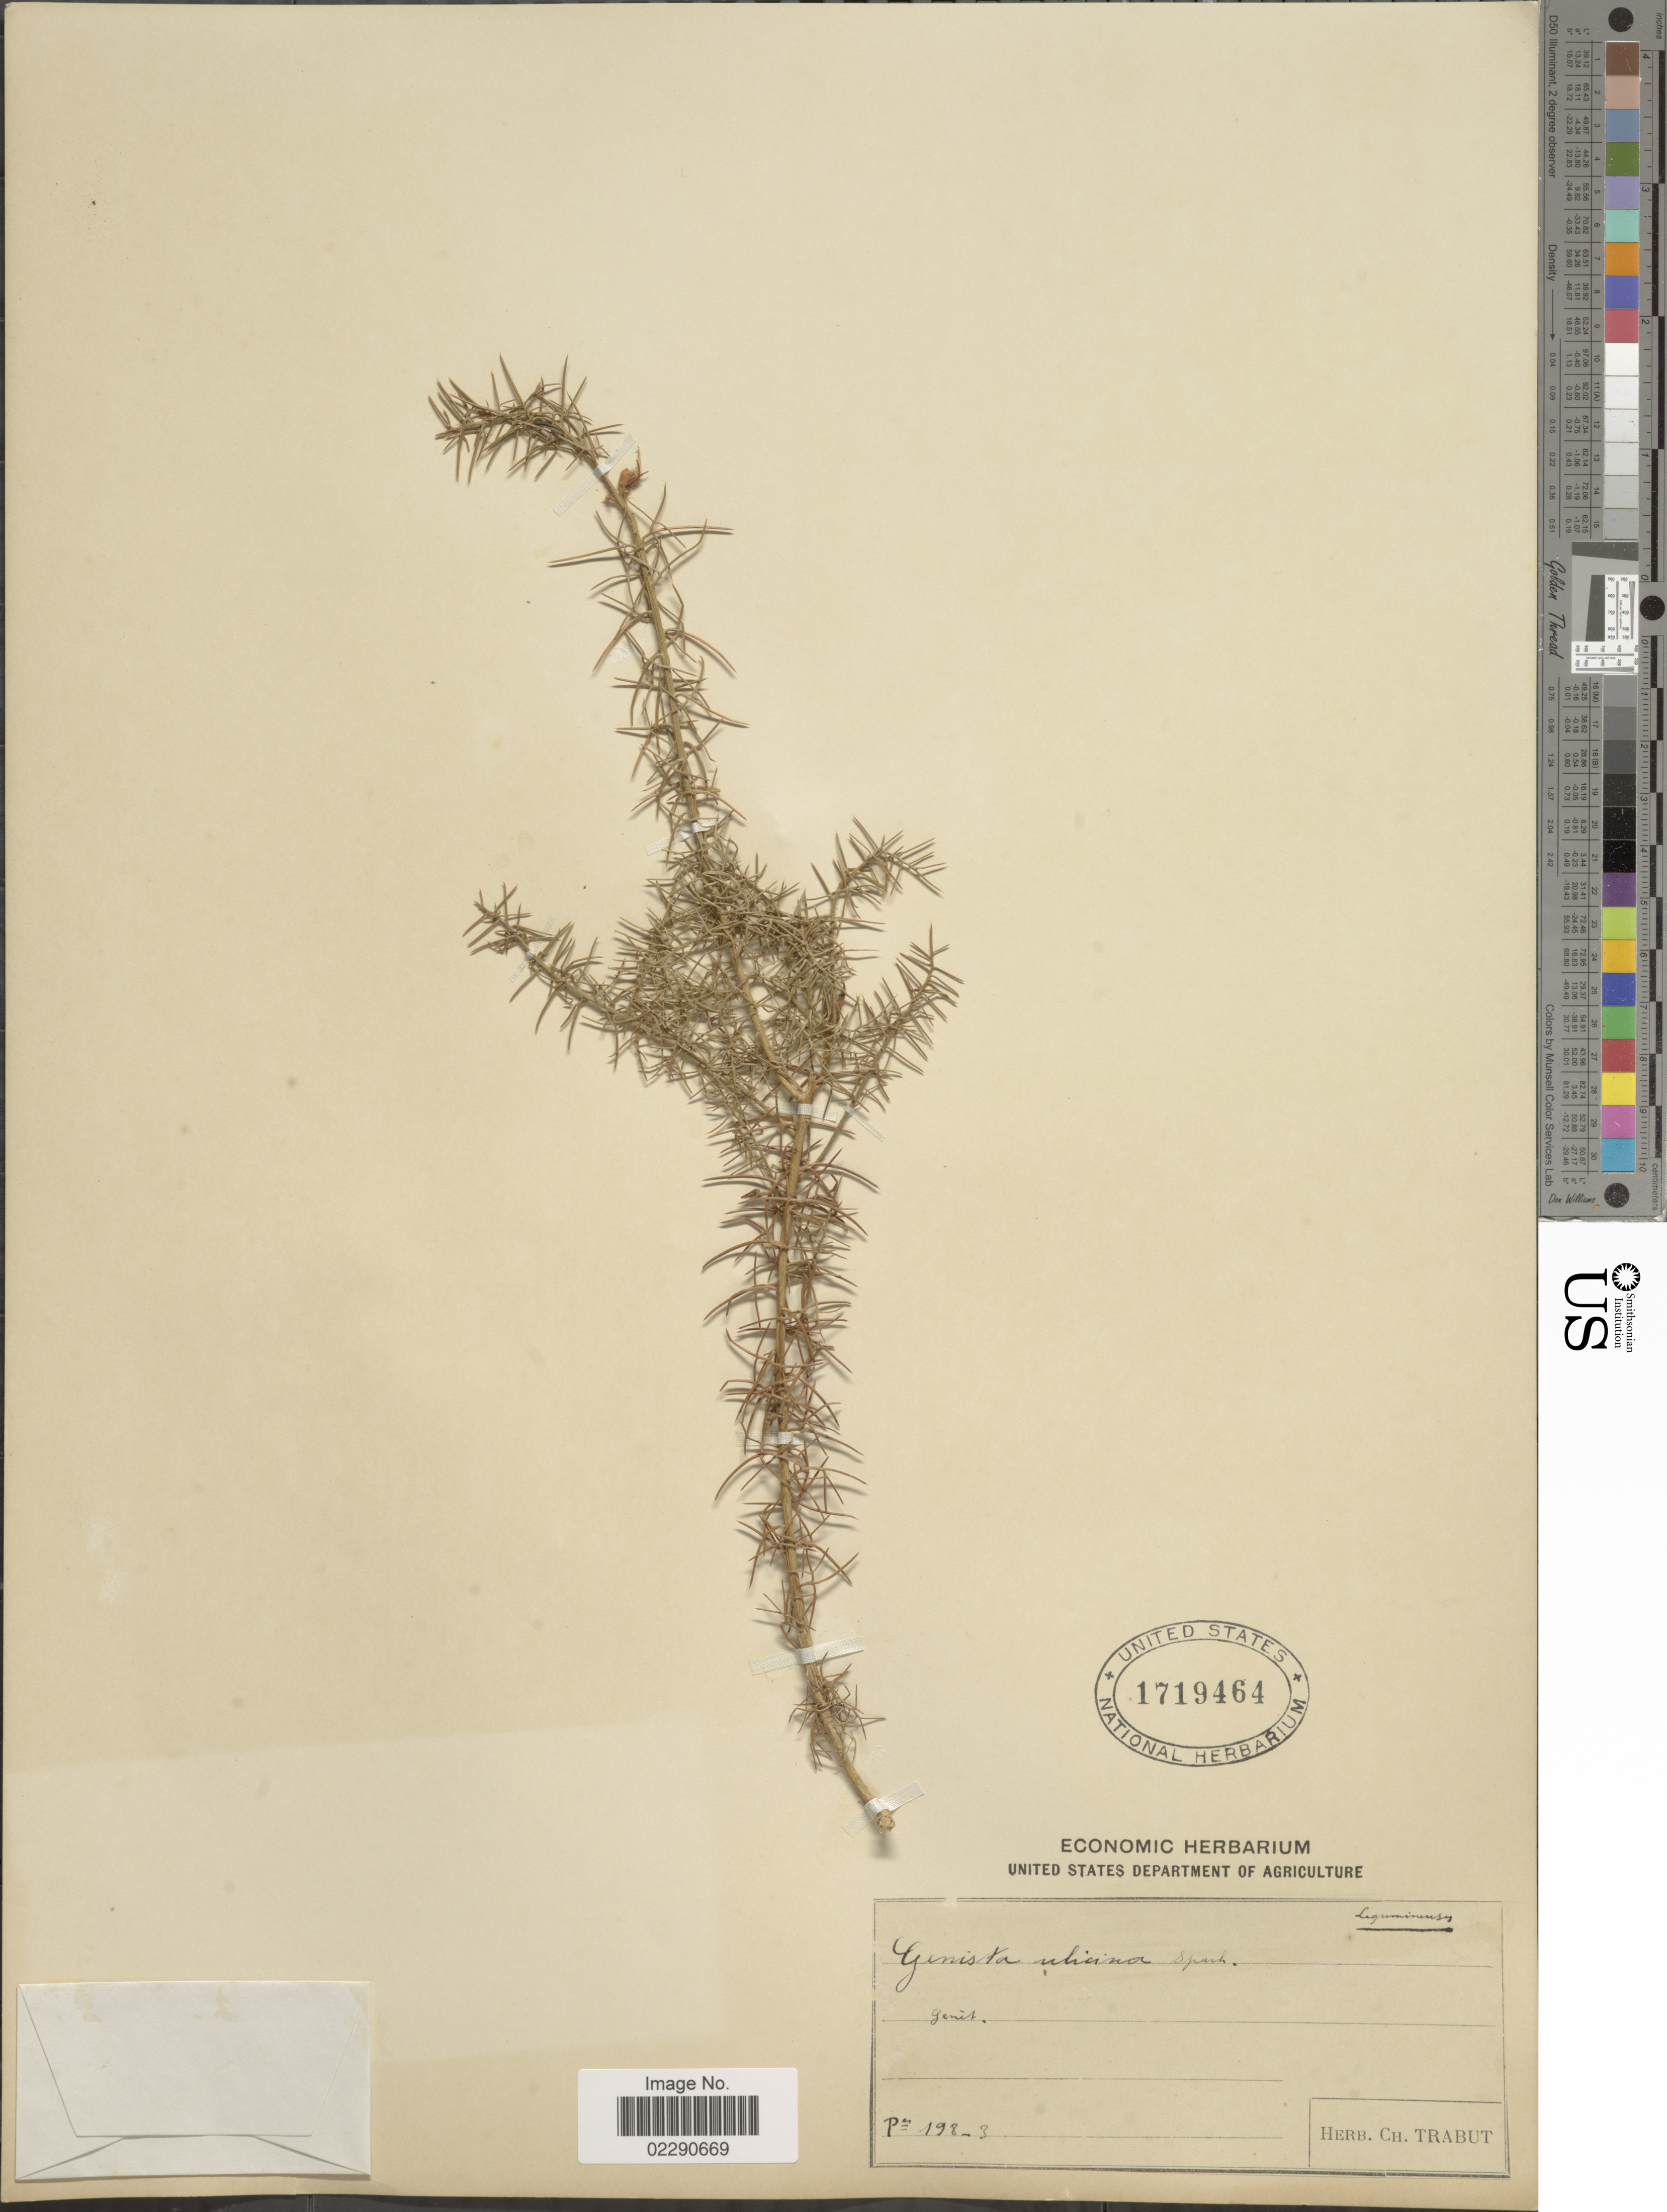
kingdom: Plantae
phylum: Tracheophyta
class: Magnoliopsida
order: Fabales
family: Fabaceae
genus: Genista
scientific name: Genista ulicina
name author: Spach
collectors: Ex herb. Ch. Trabut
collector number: P198-3?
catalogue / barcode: US 1719464